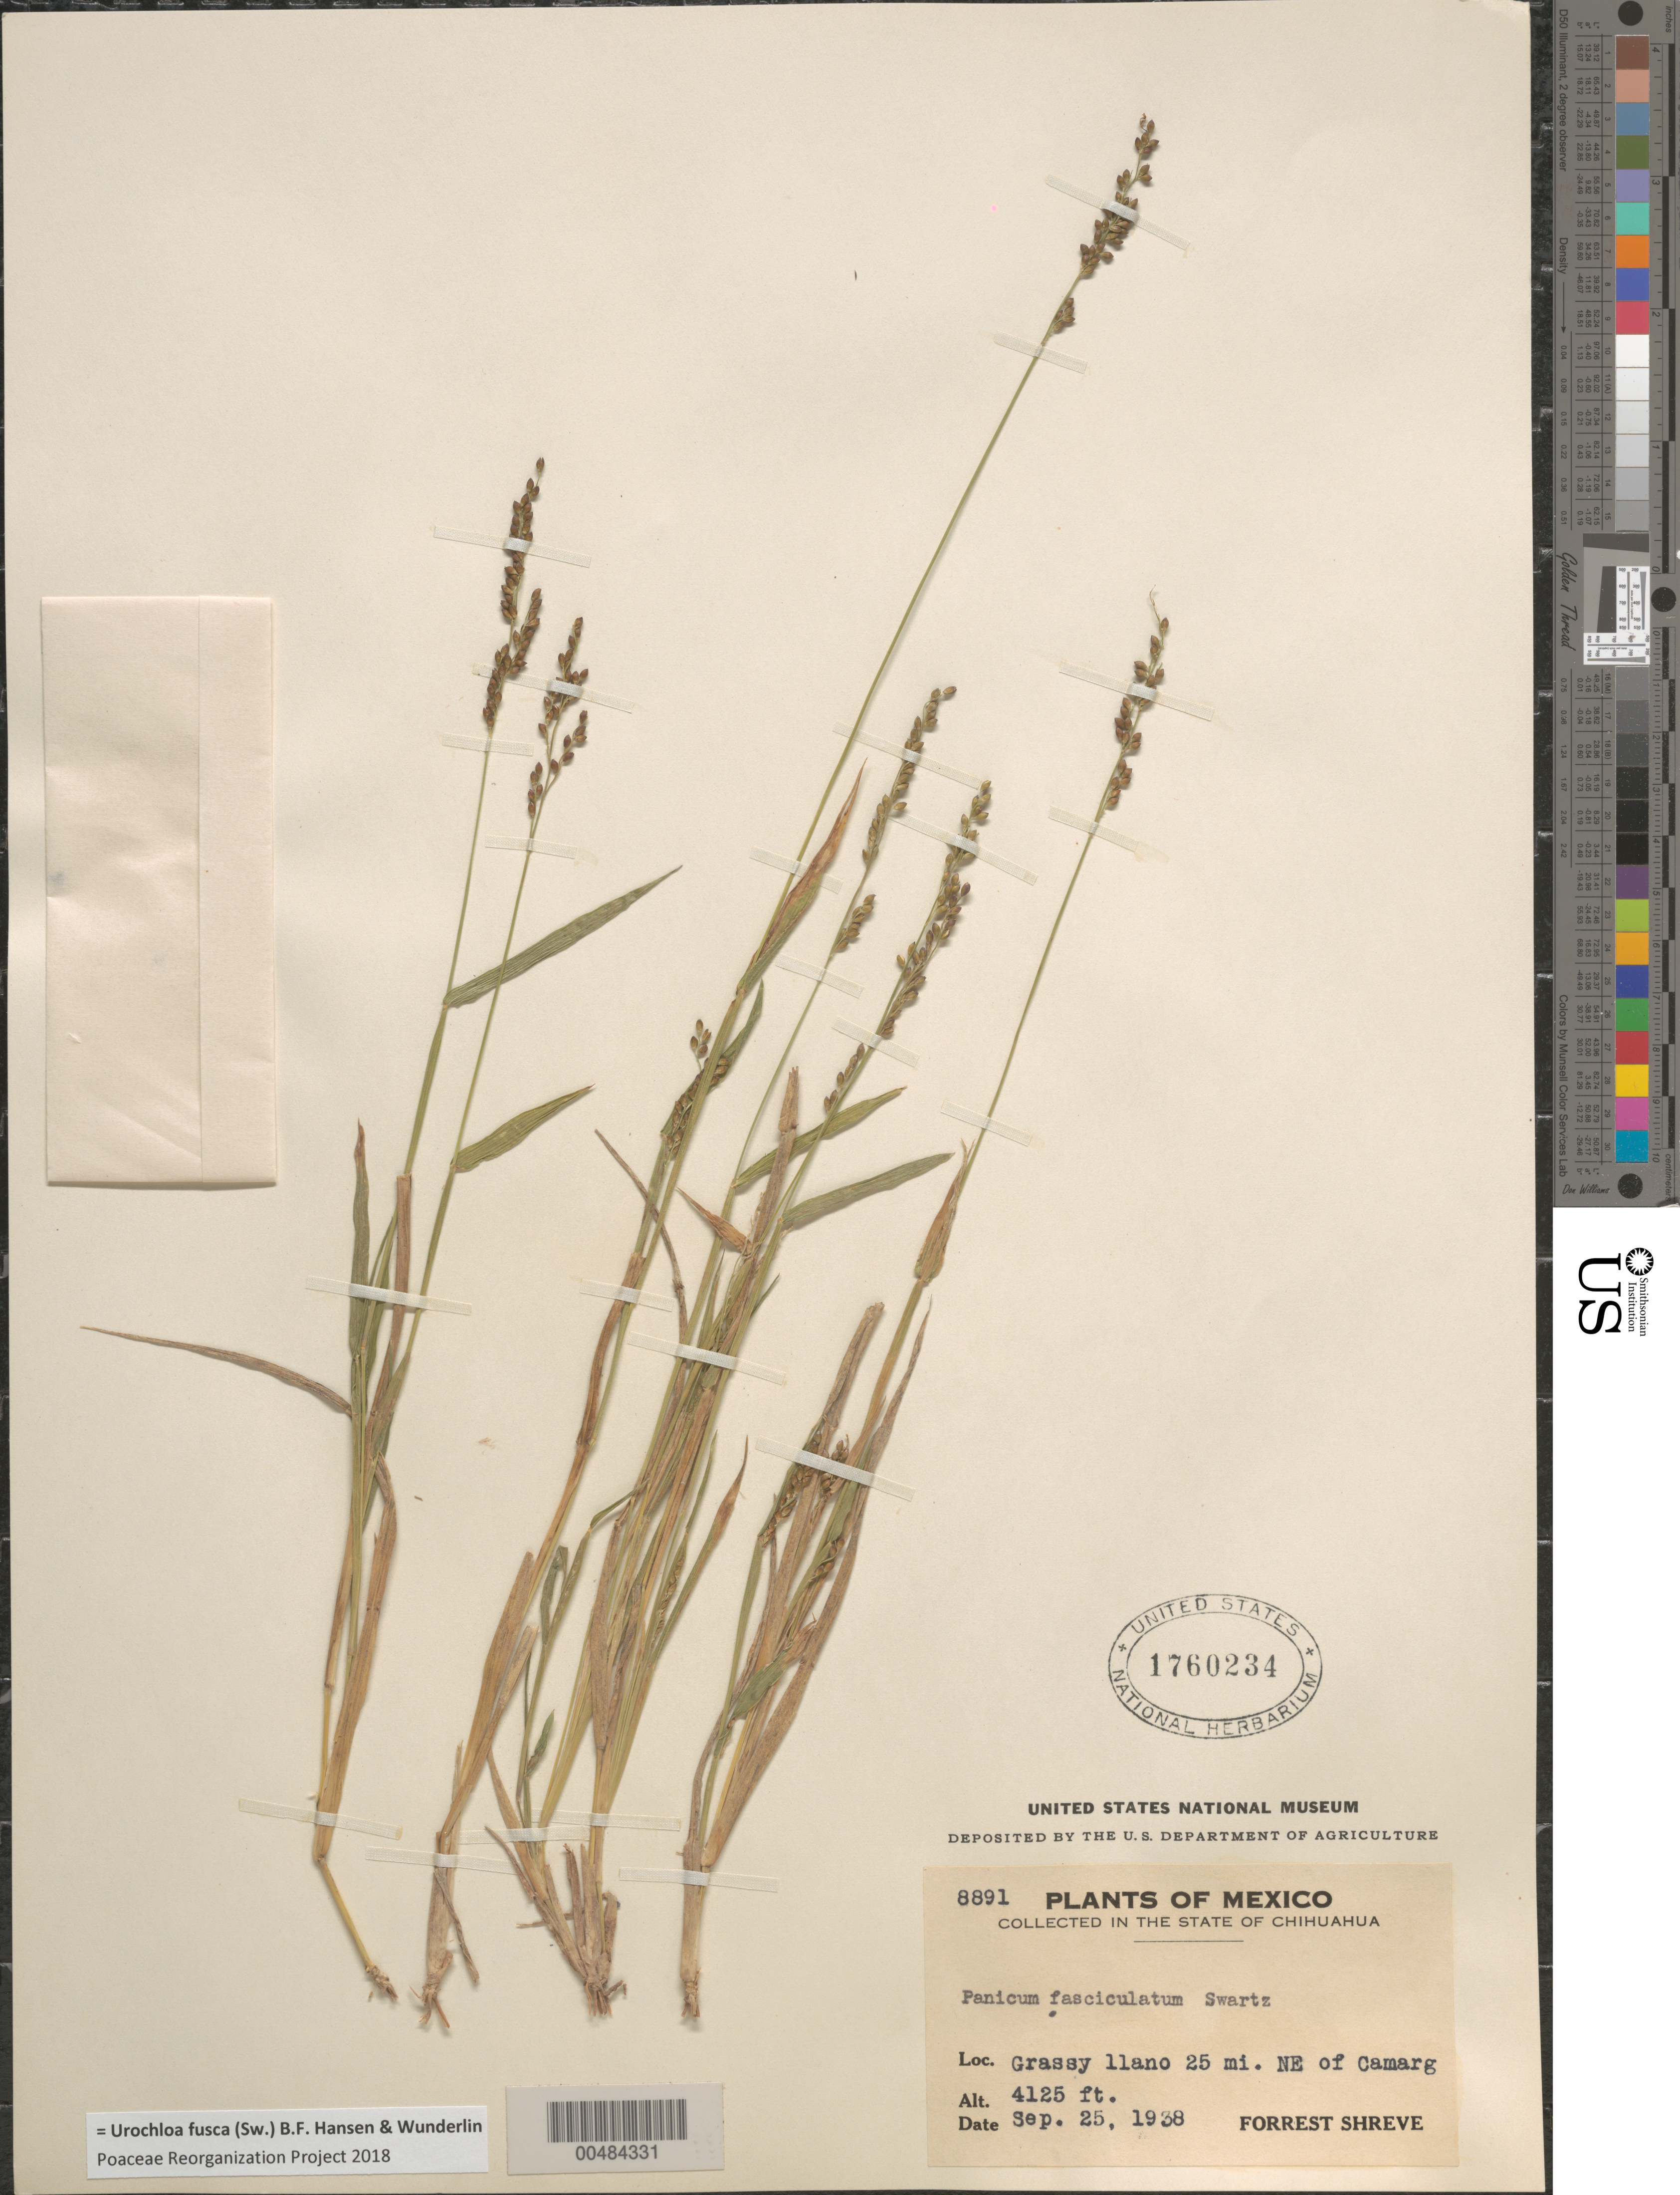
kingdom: Plantae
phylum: Tracheophyta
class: Liliopsida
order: Poales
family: Poaceae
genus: Brachiaria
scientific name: Brachiaria fasciculata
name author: (Sw.) Parodi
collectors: F. Shreve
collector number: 8891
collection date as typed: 25 Sep 1938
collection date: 1938-09-25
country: Mexico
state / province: Chihuahua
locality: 25 mi NE of Camarg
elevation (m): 1257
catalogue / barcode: US 1760234